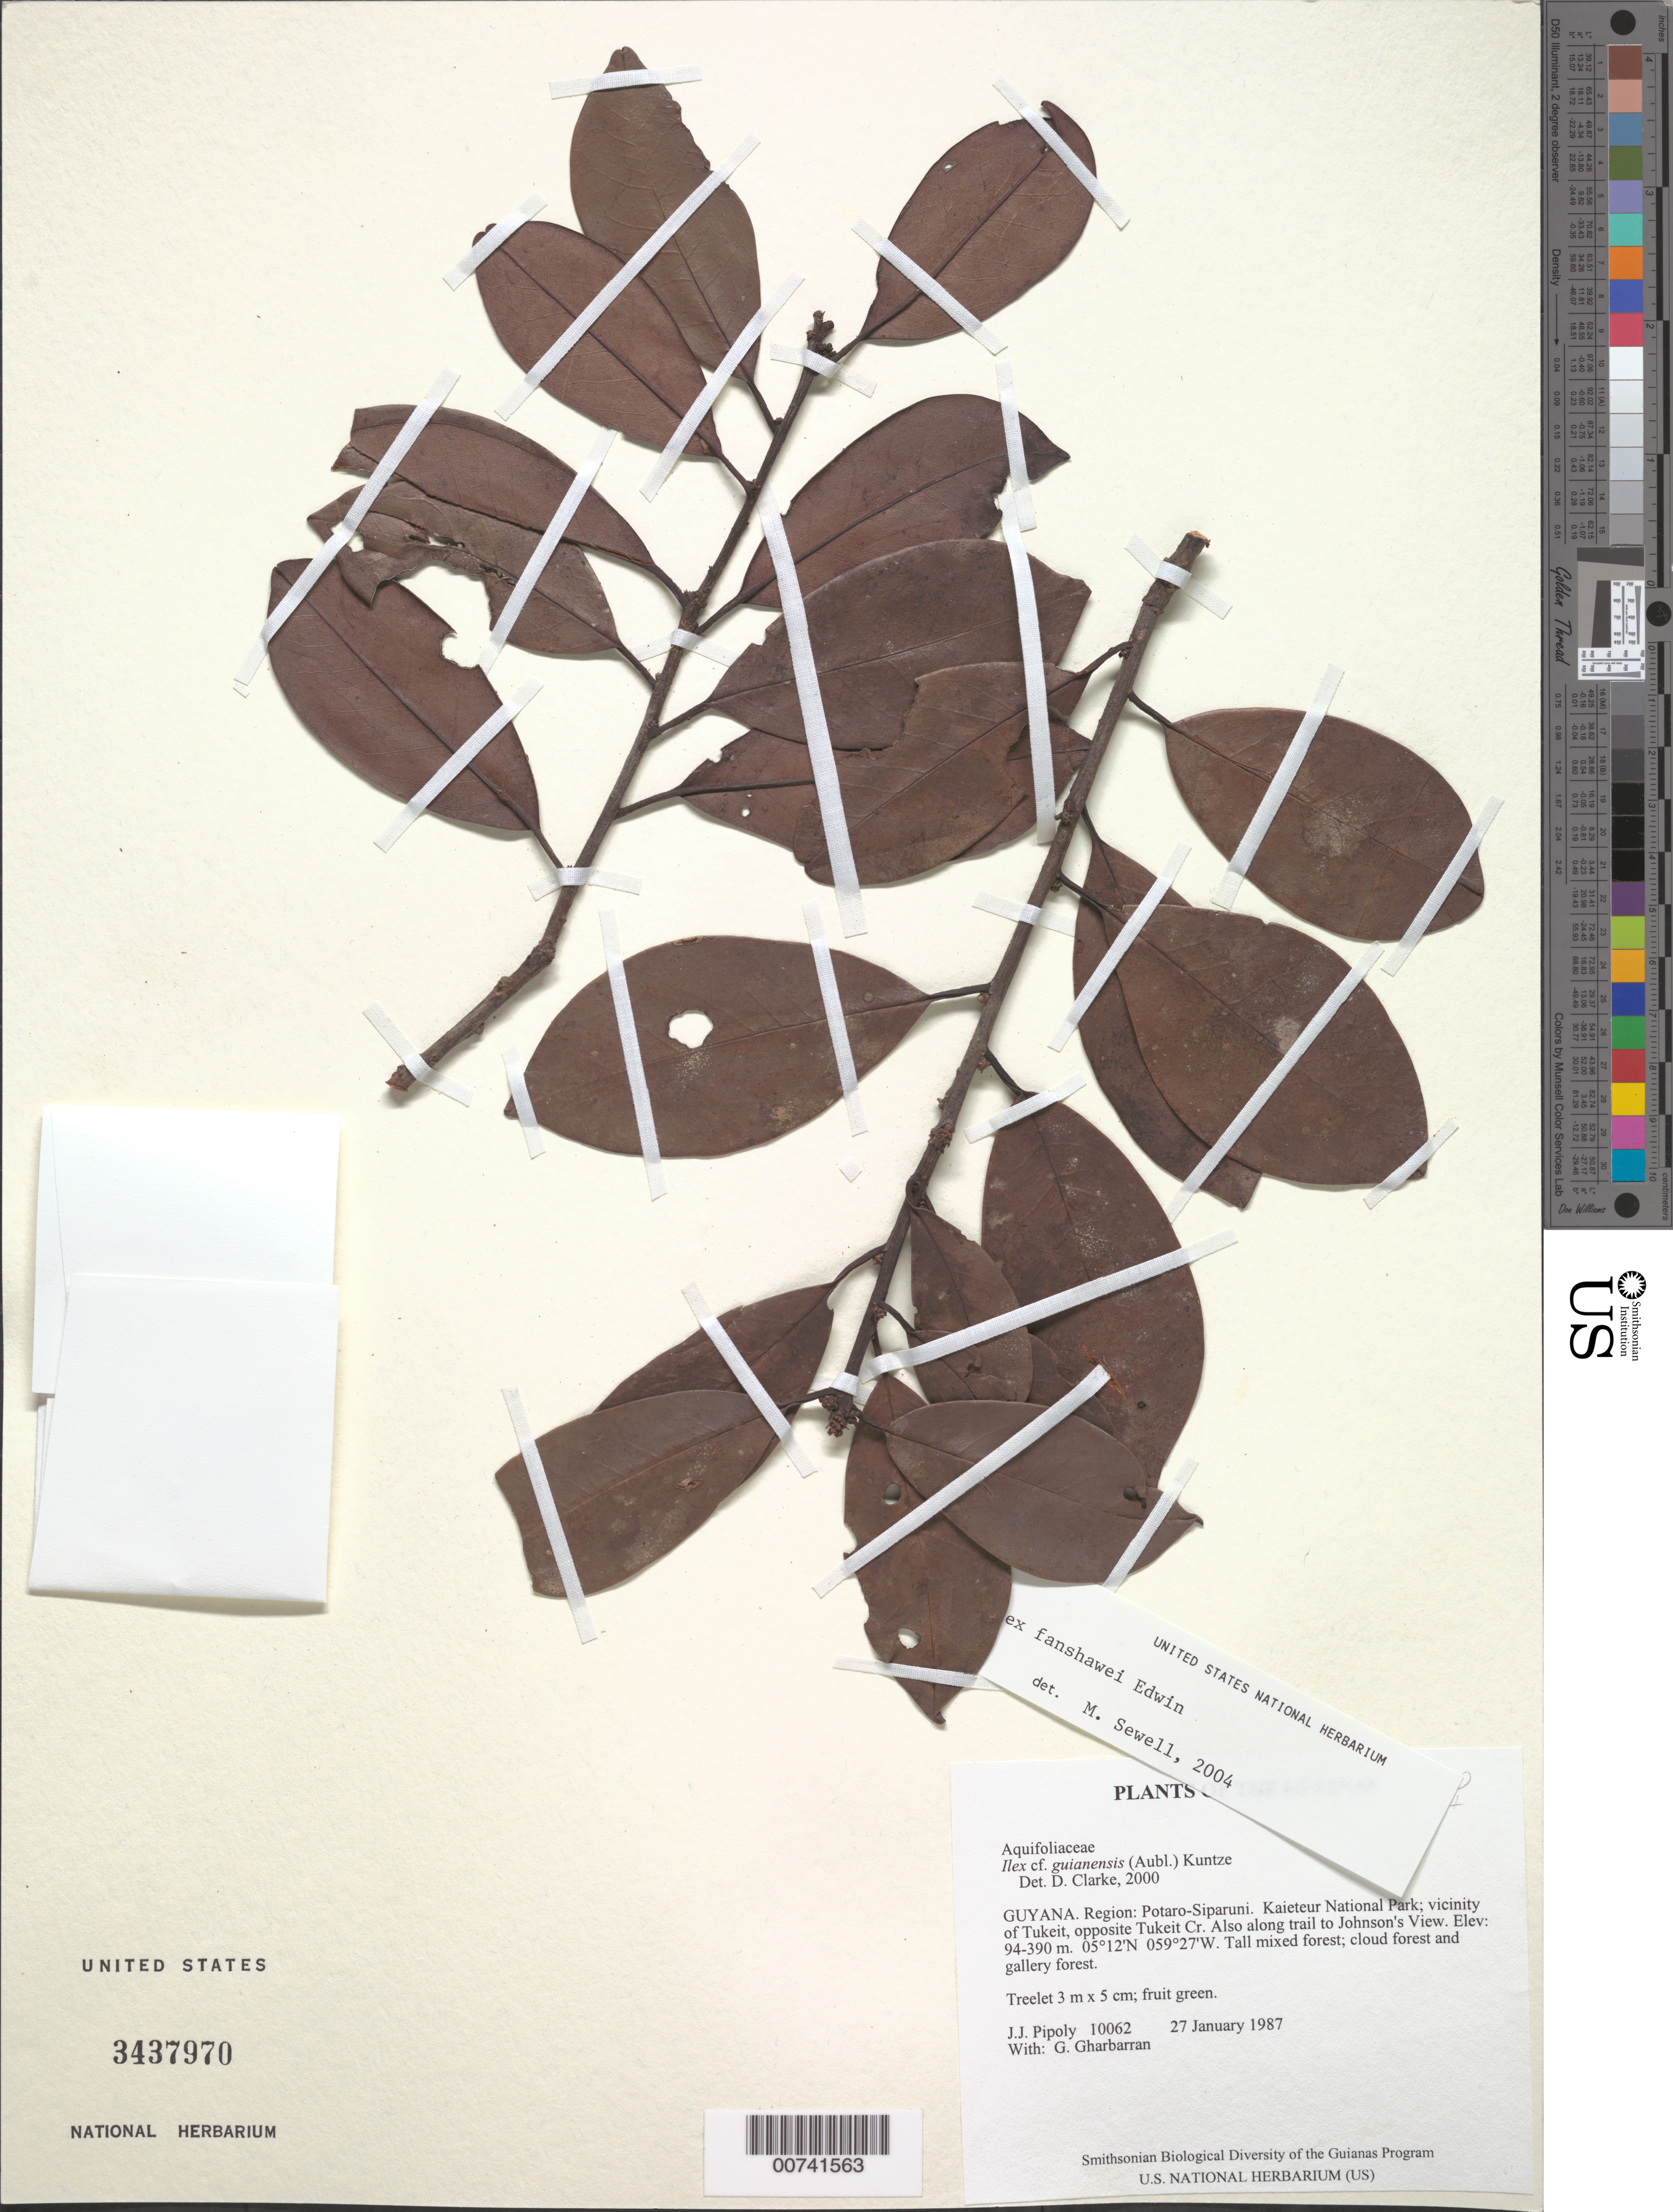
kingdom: Plantae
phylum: Tracheophyta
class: Magnoliopsida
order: Aquifoliales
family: Aquifoliaceae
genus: Ilex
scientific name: Ilex fanshawei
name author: Edwin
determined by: Barriera, Gabrielle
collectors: J. J. Pipoly & G. Gharbarran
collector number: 10062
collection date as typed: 27 January 1987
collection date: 1987-01-27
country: Guyana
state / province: Potaro-Siparuni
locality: Kaieteur National Park; vicinity of Tukeit, opposite Tukeit Cr. Also along trail to Johnson's View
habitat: Tall mixed forest; cloud forest and gallery forest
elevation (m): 94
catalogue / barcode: US 3437970